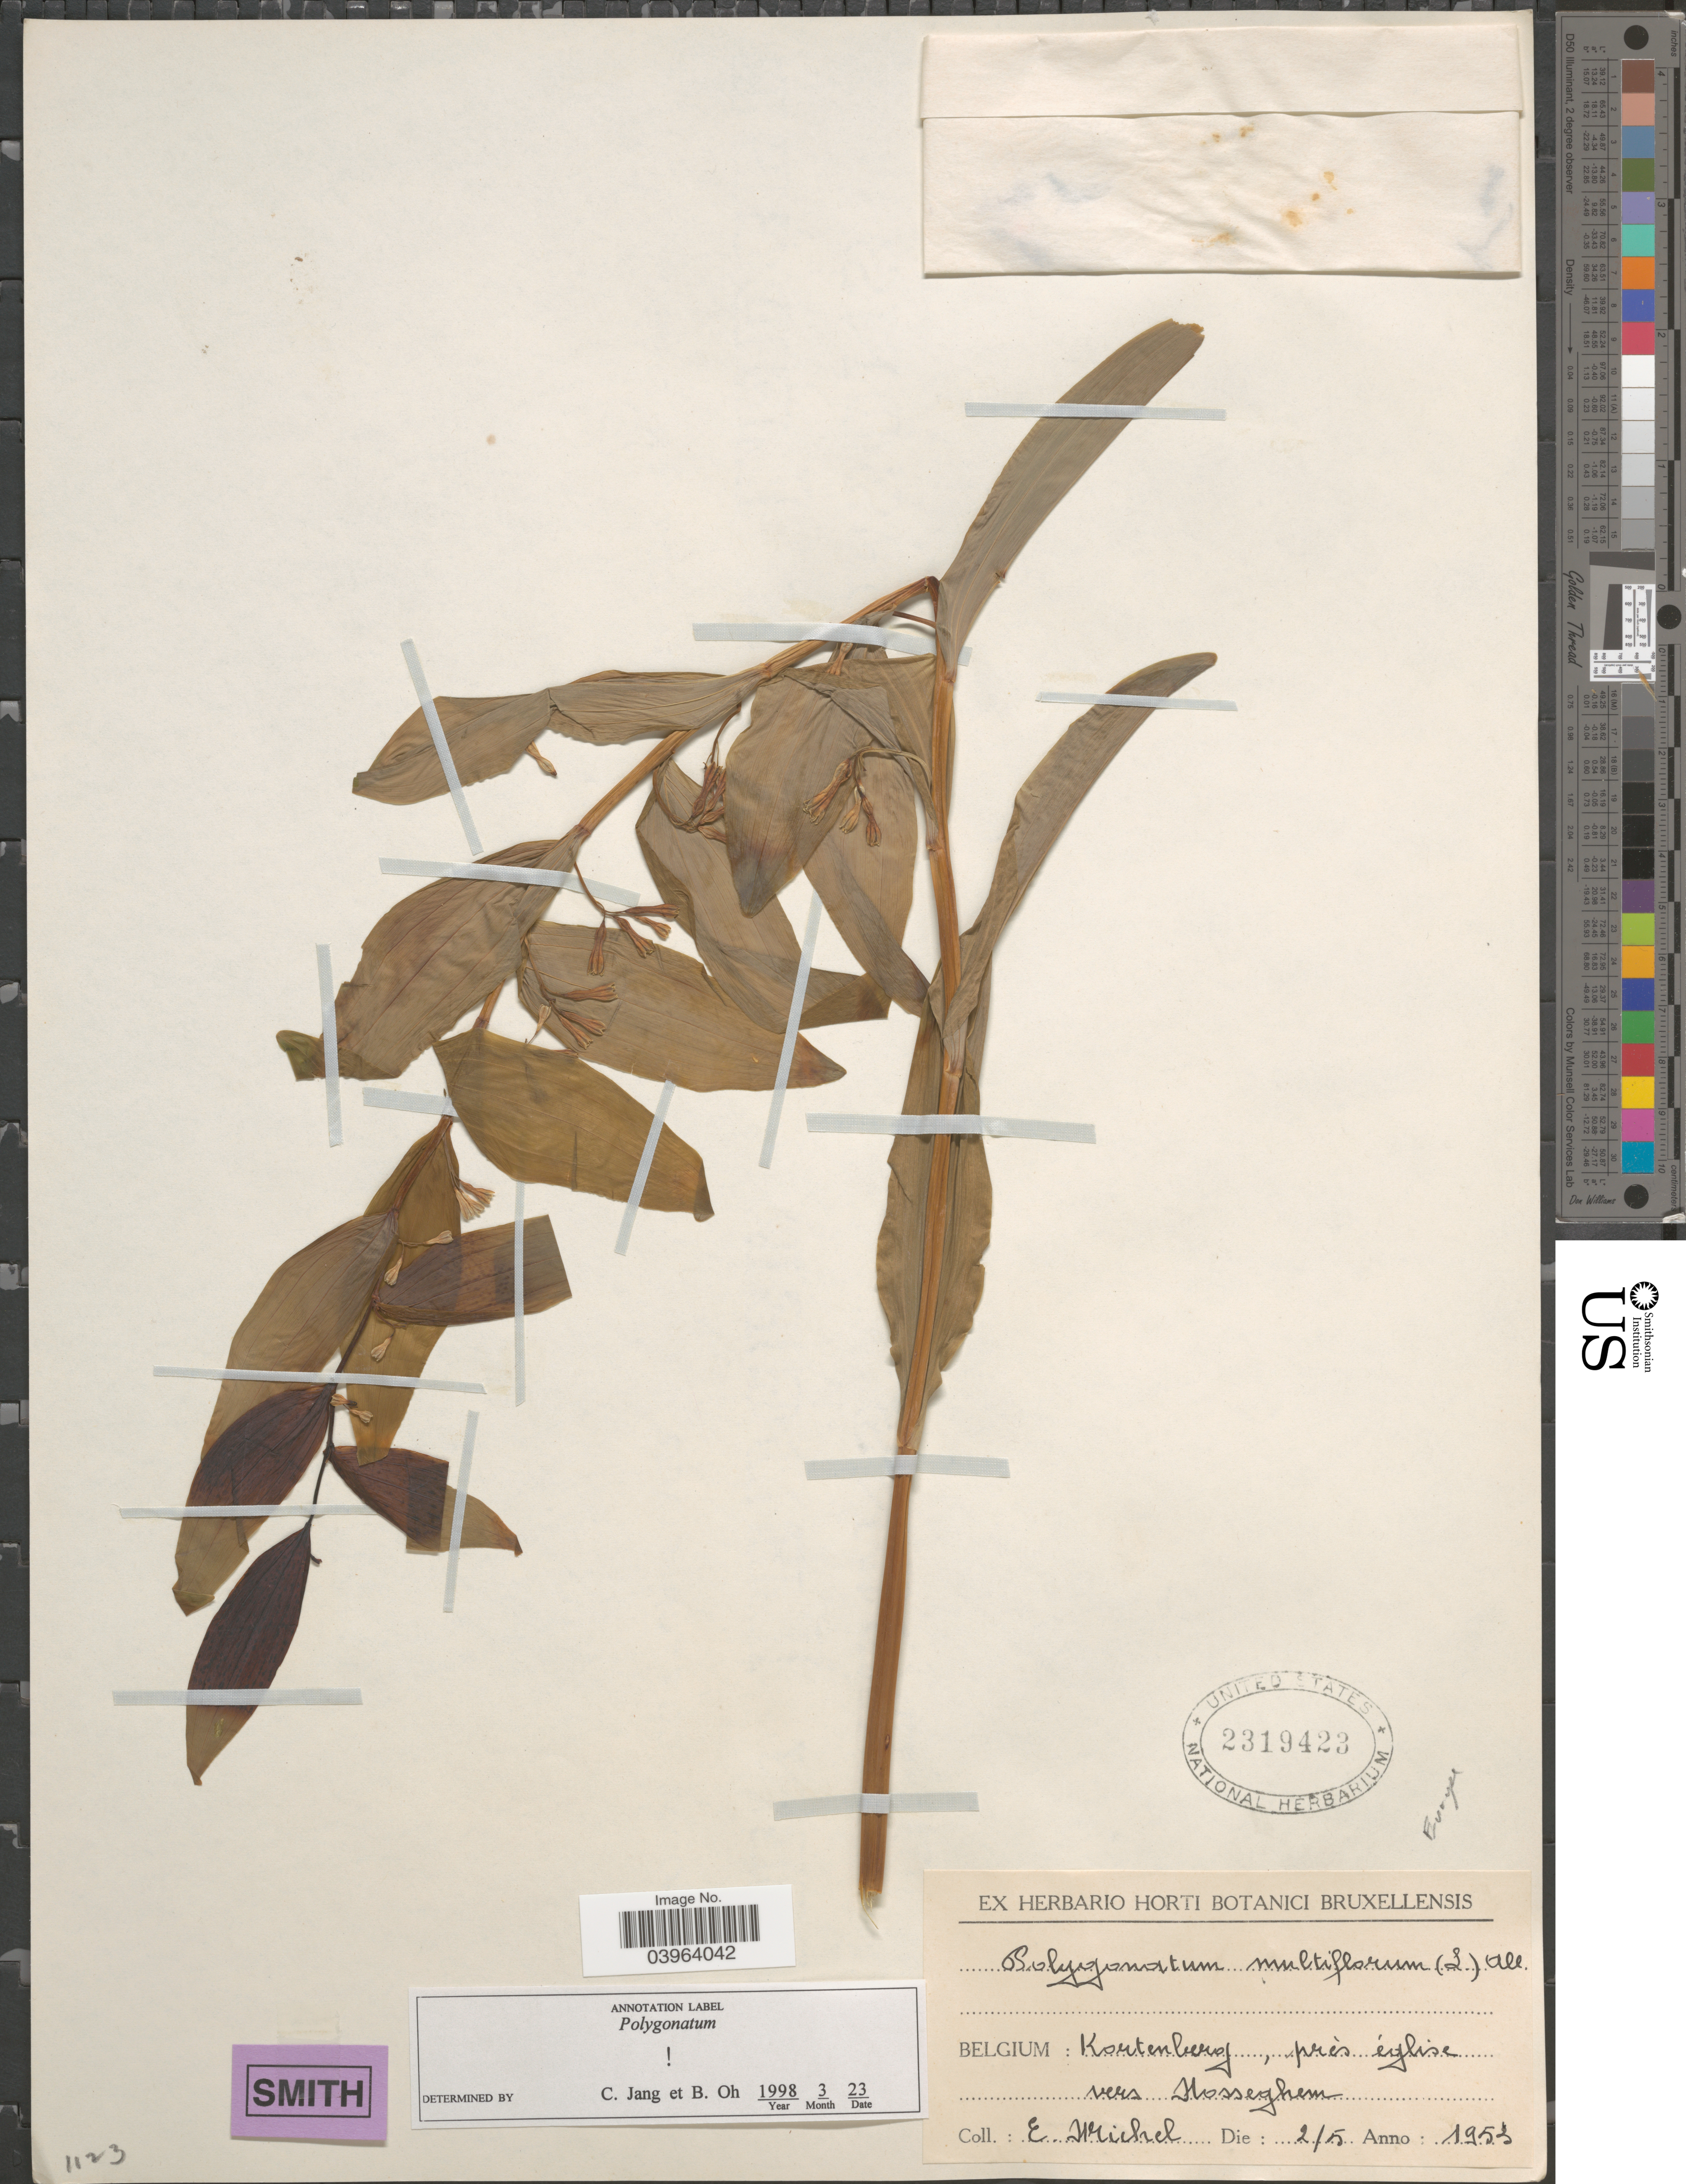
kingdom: Plantae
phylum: Tracheophyta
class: Liliopsida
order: Asparagales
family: Asparagaceae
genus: Polygonatum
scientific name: Polygonatum multiflorum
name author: (L.) All.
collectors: E. Michel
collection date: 1953-05-02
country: Belgium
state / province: Brussels, Capital District of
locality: Kortenberg, près église vers Hosseghem.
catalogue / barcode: US 2319423